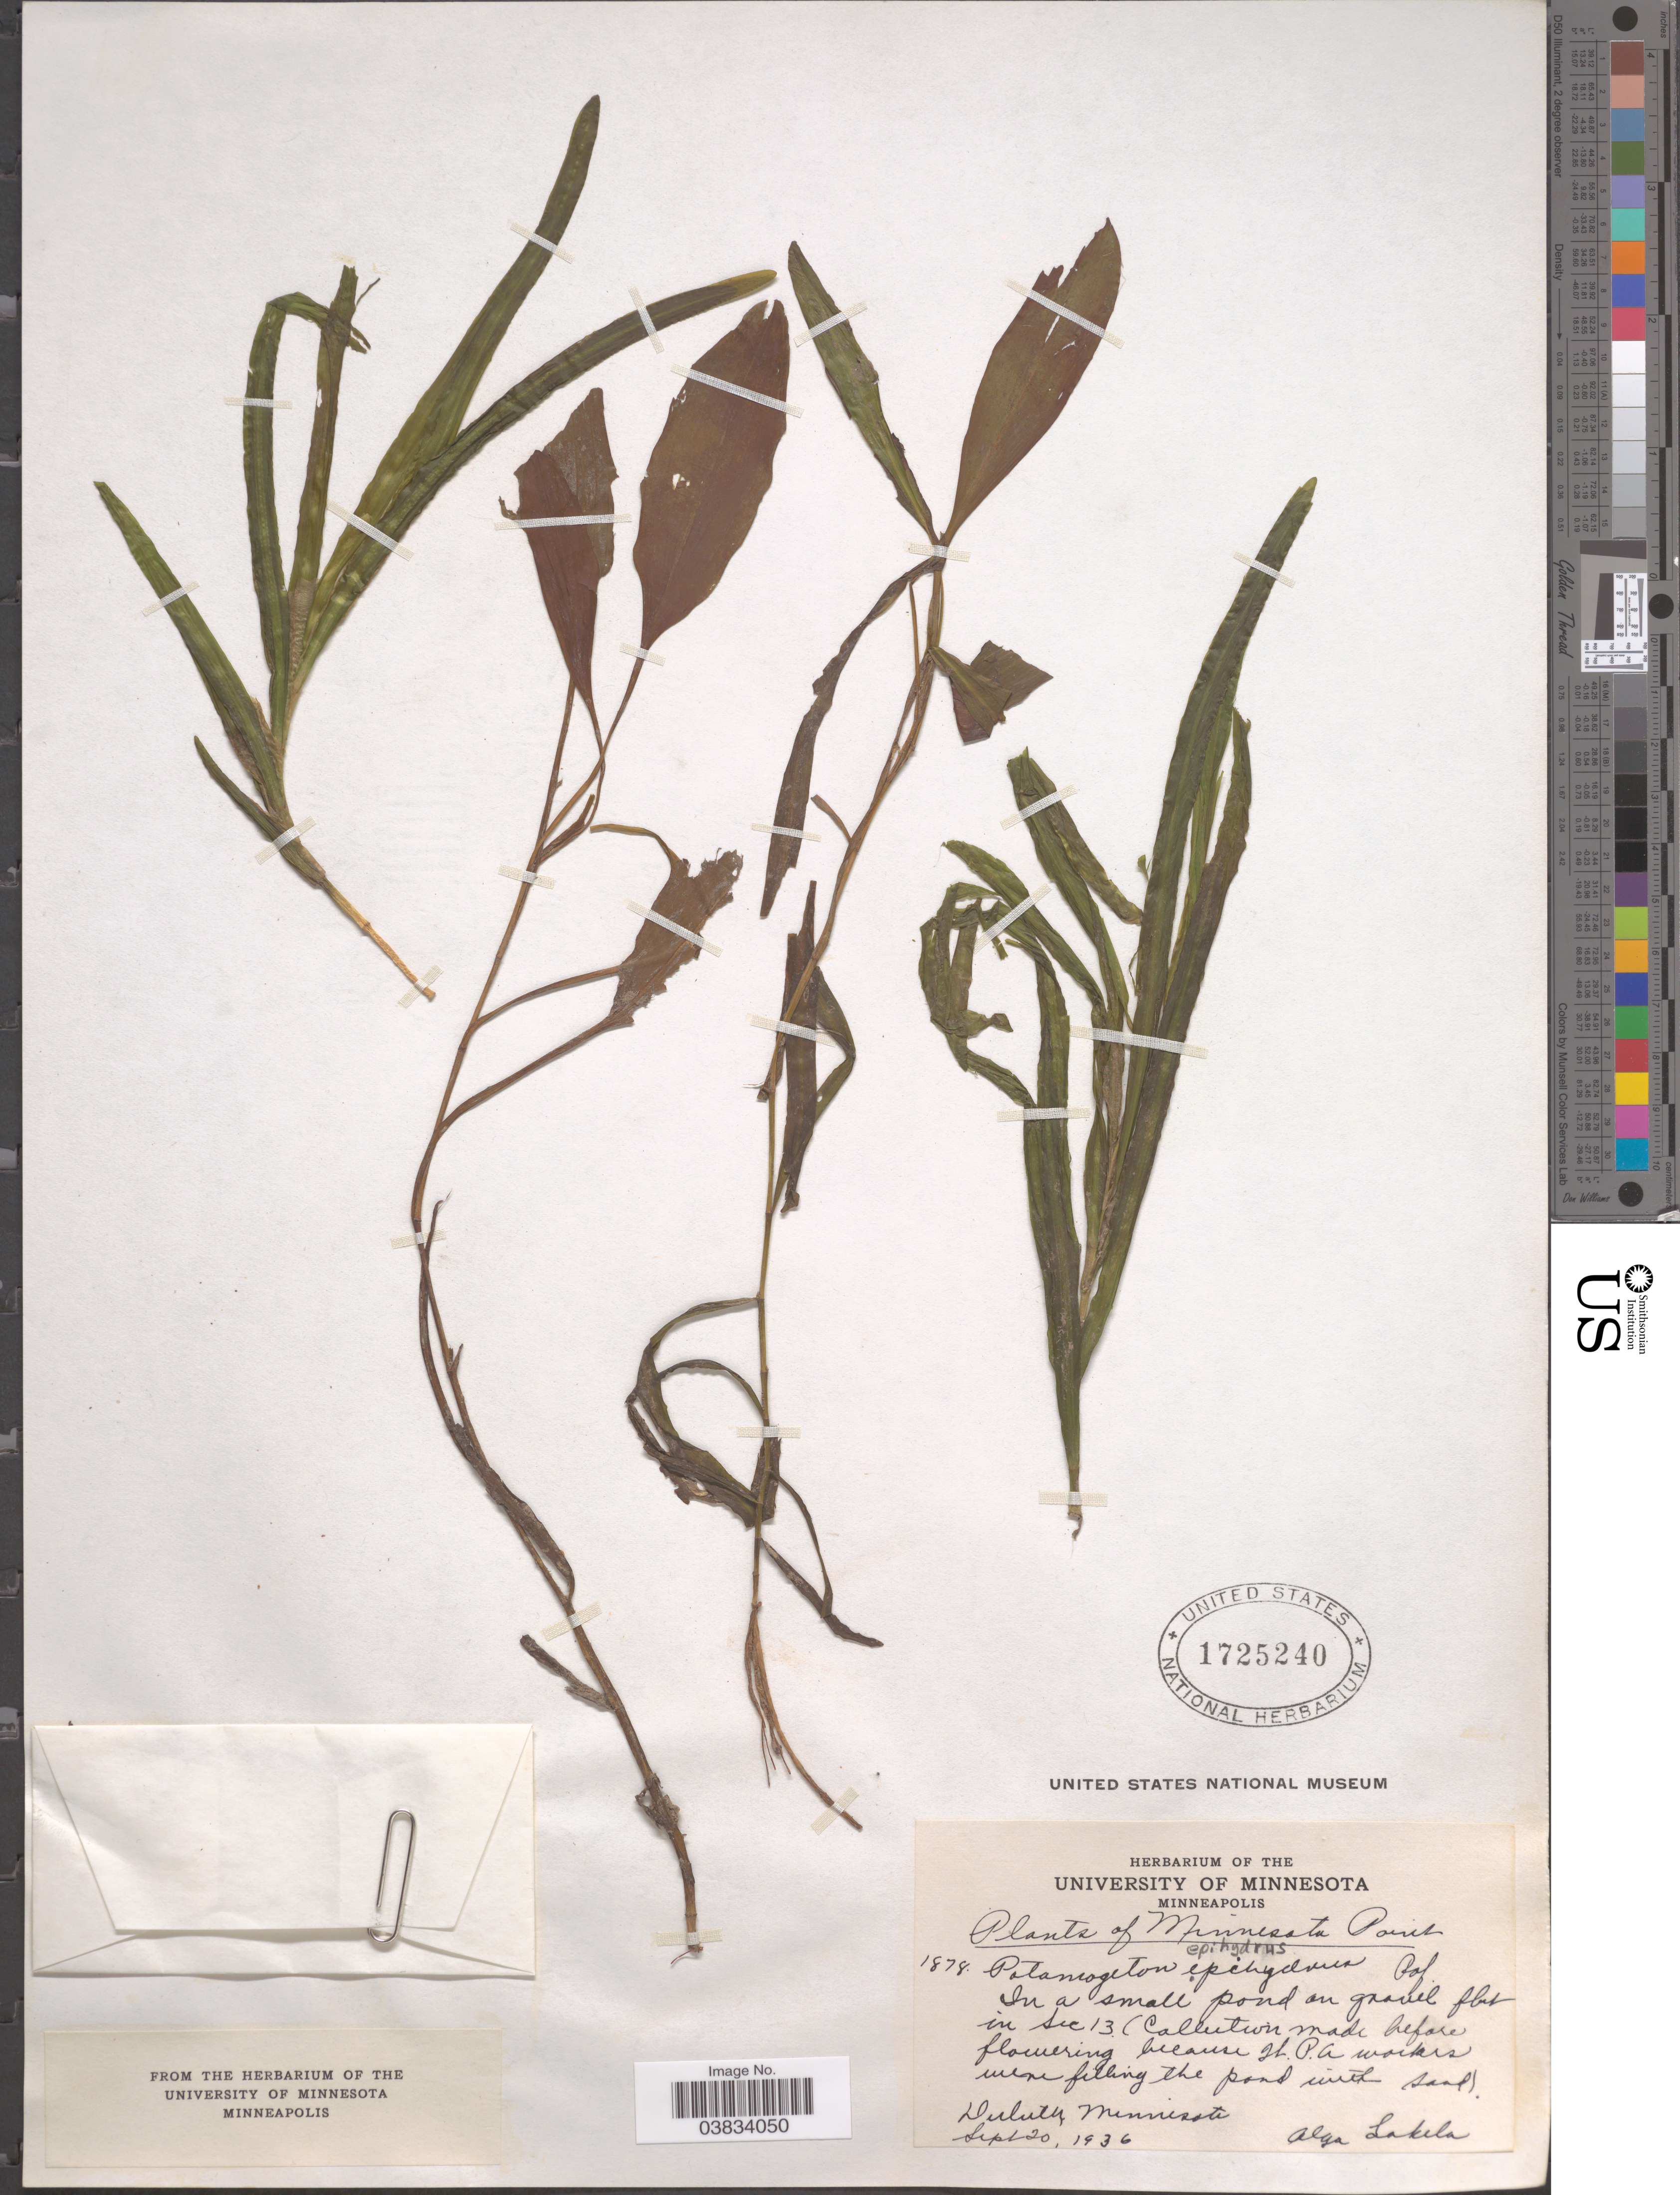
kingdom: Plantae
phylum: Tracheophyta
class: Liliopsida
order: Alismatales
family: Potamogetonaceae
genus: Potamogeton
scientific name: Potamogeton epihydrus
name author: Raf.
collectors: O. K. Lakela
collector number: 1878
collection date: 1936-09-20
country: United States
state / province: Minnesota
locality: Minnesota Point. In a small pond on gravel flat in sec. 13. Duluth.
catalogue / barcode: US 1725240